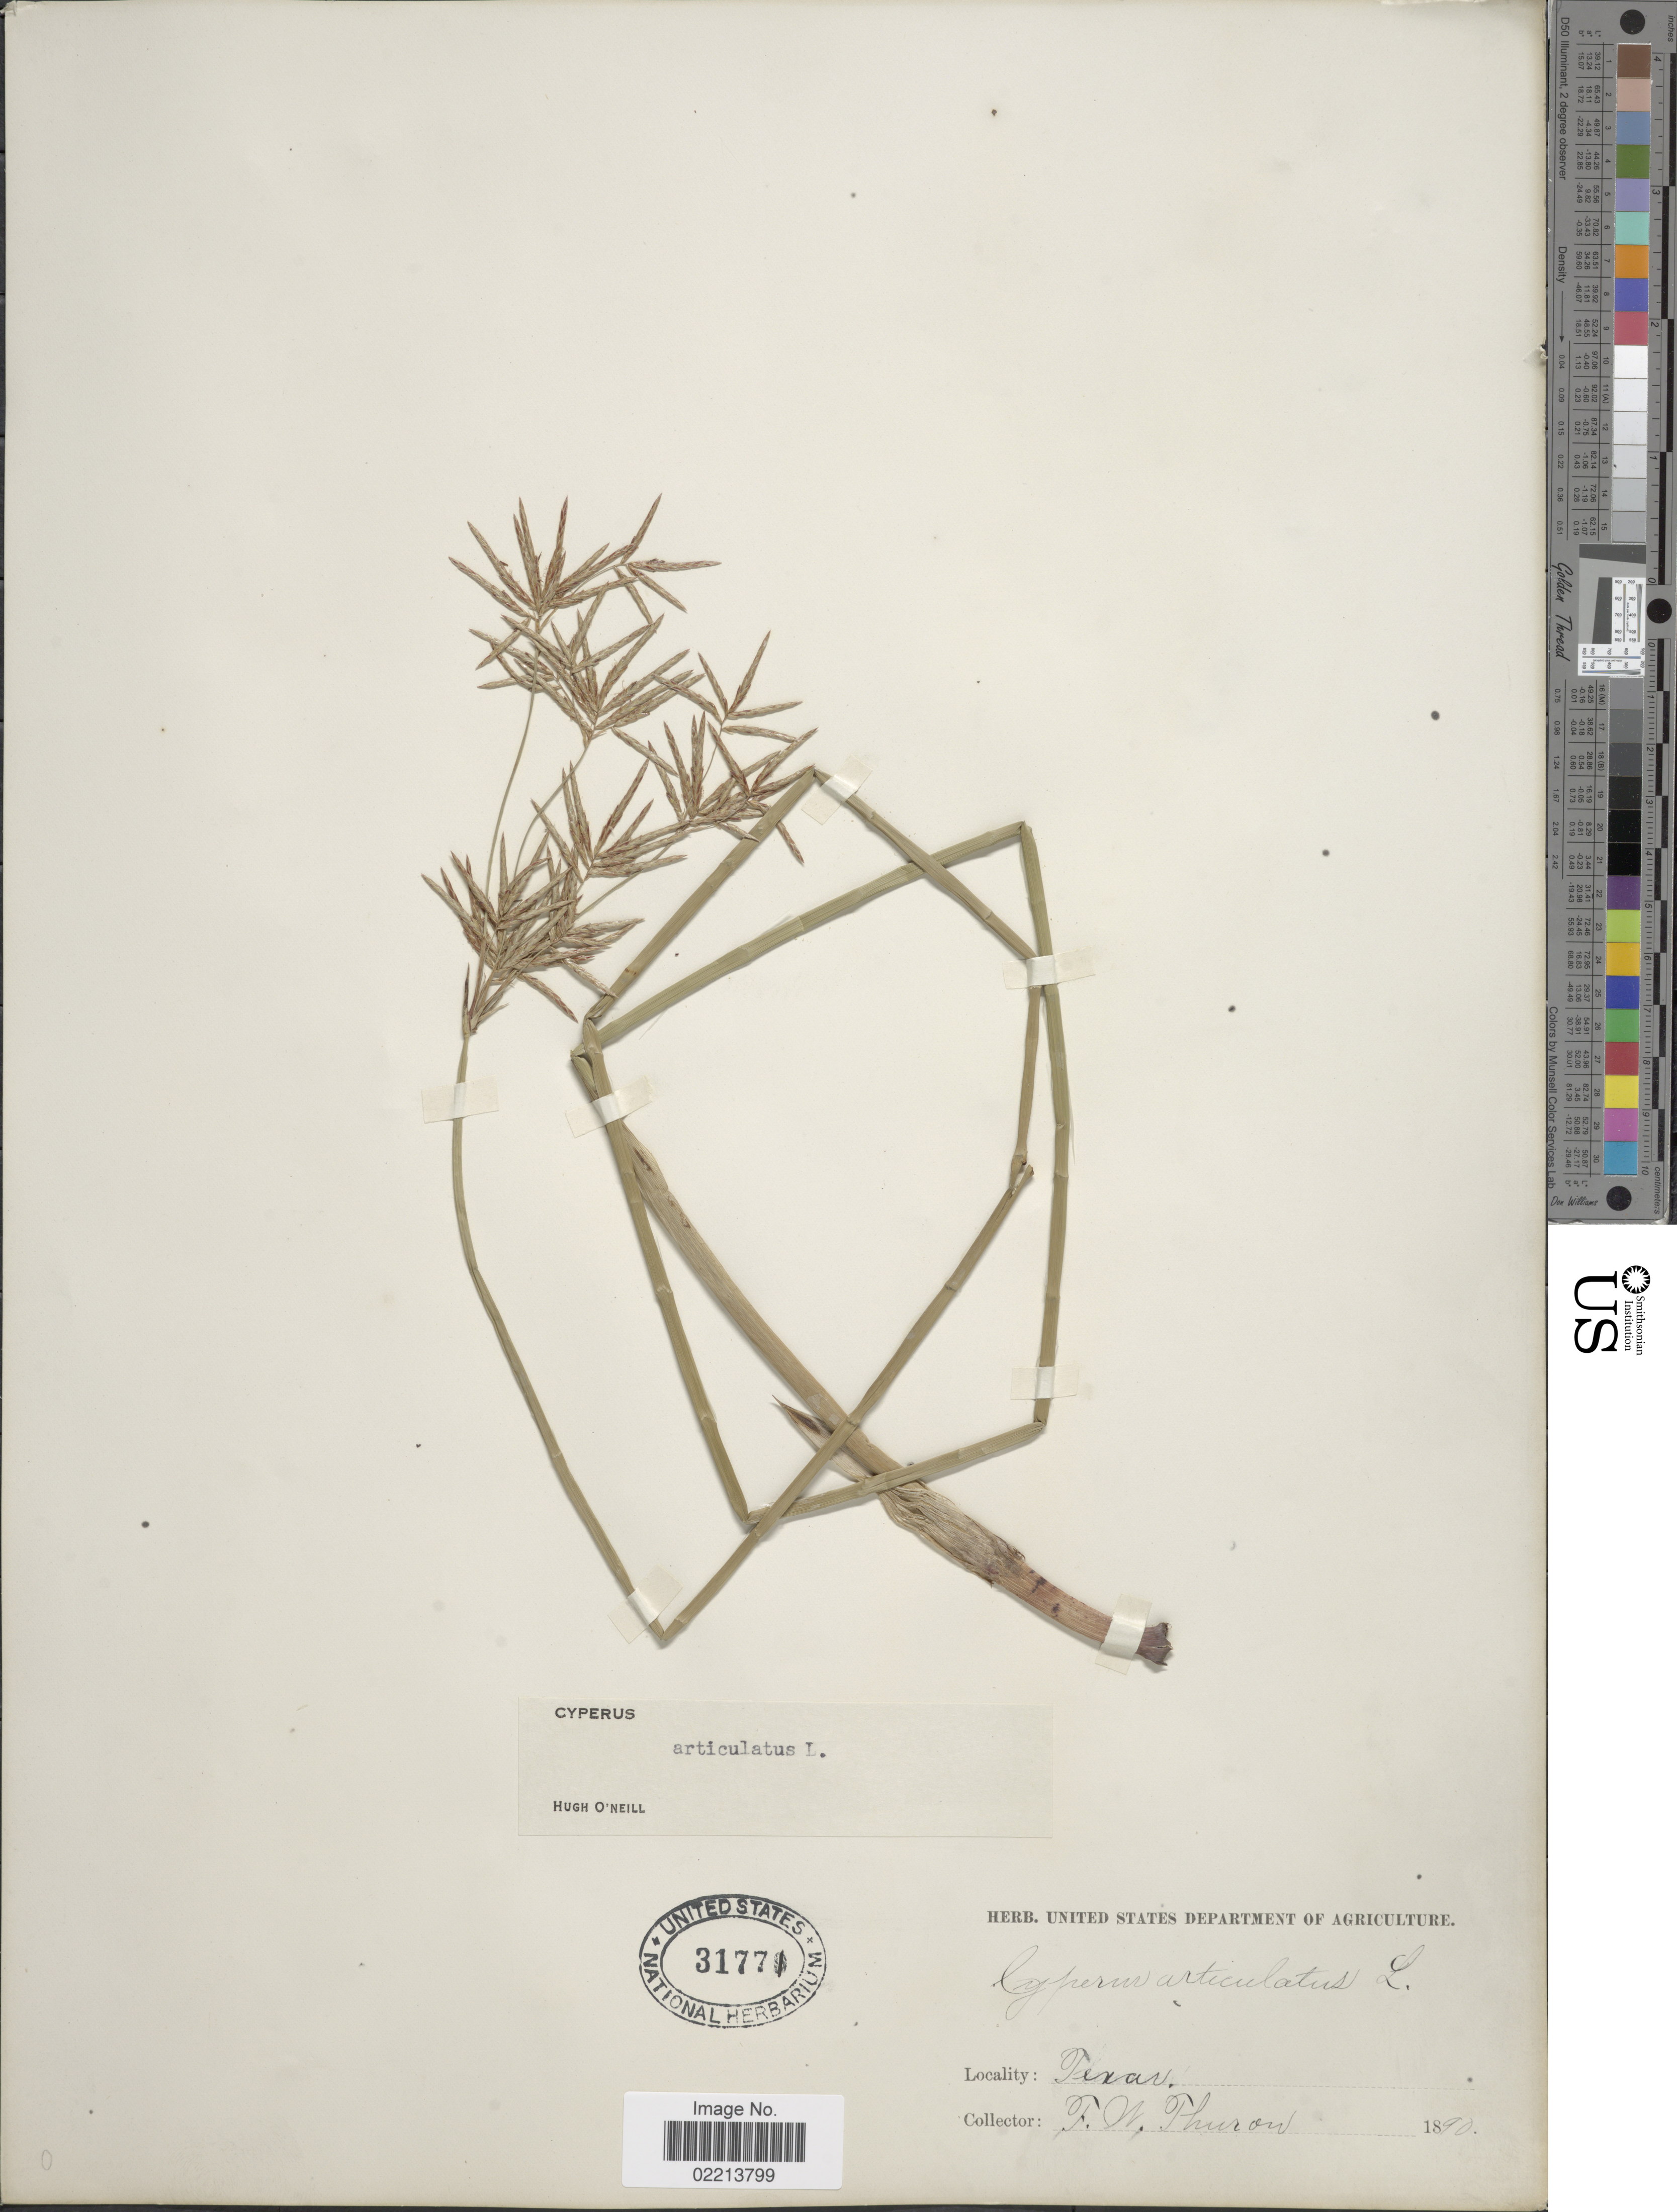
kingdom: Plantae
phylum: Tracheophyta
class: Liliopsida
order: Poales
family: Cyperaceae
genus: Cyperus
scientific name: Cyperus articulatus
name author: L.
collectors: F. Thuron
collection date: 1890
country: United States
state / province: Texas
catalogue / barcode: US 31771